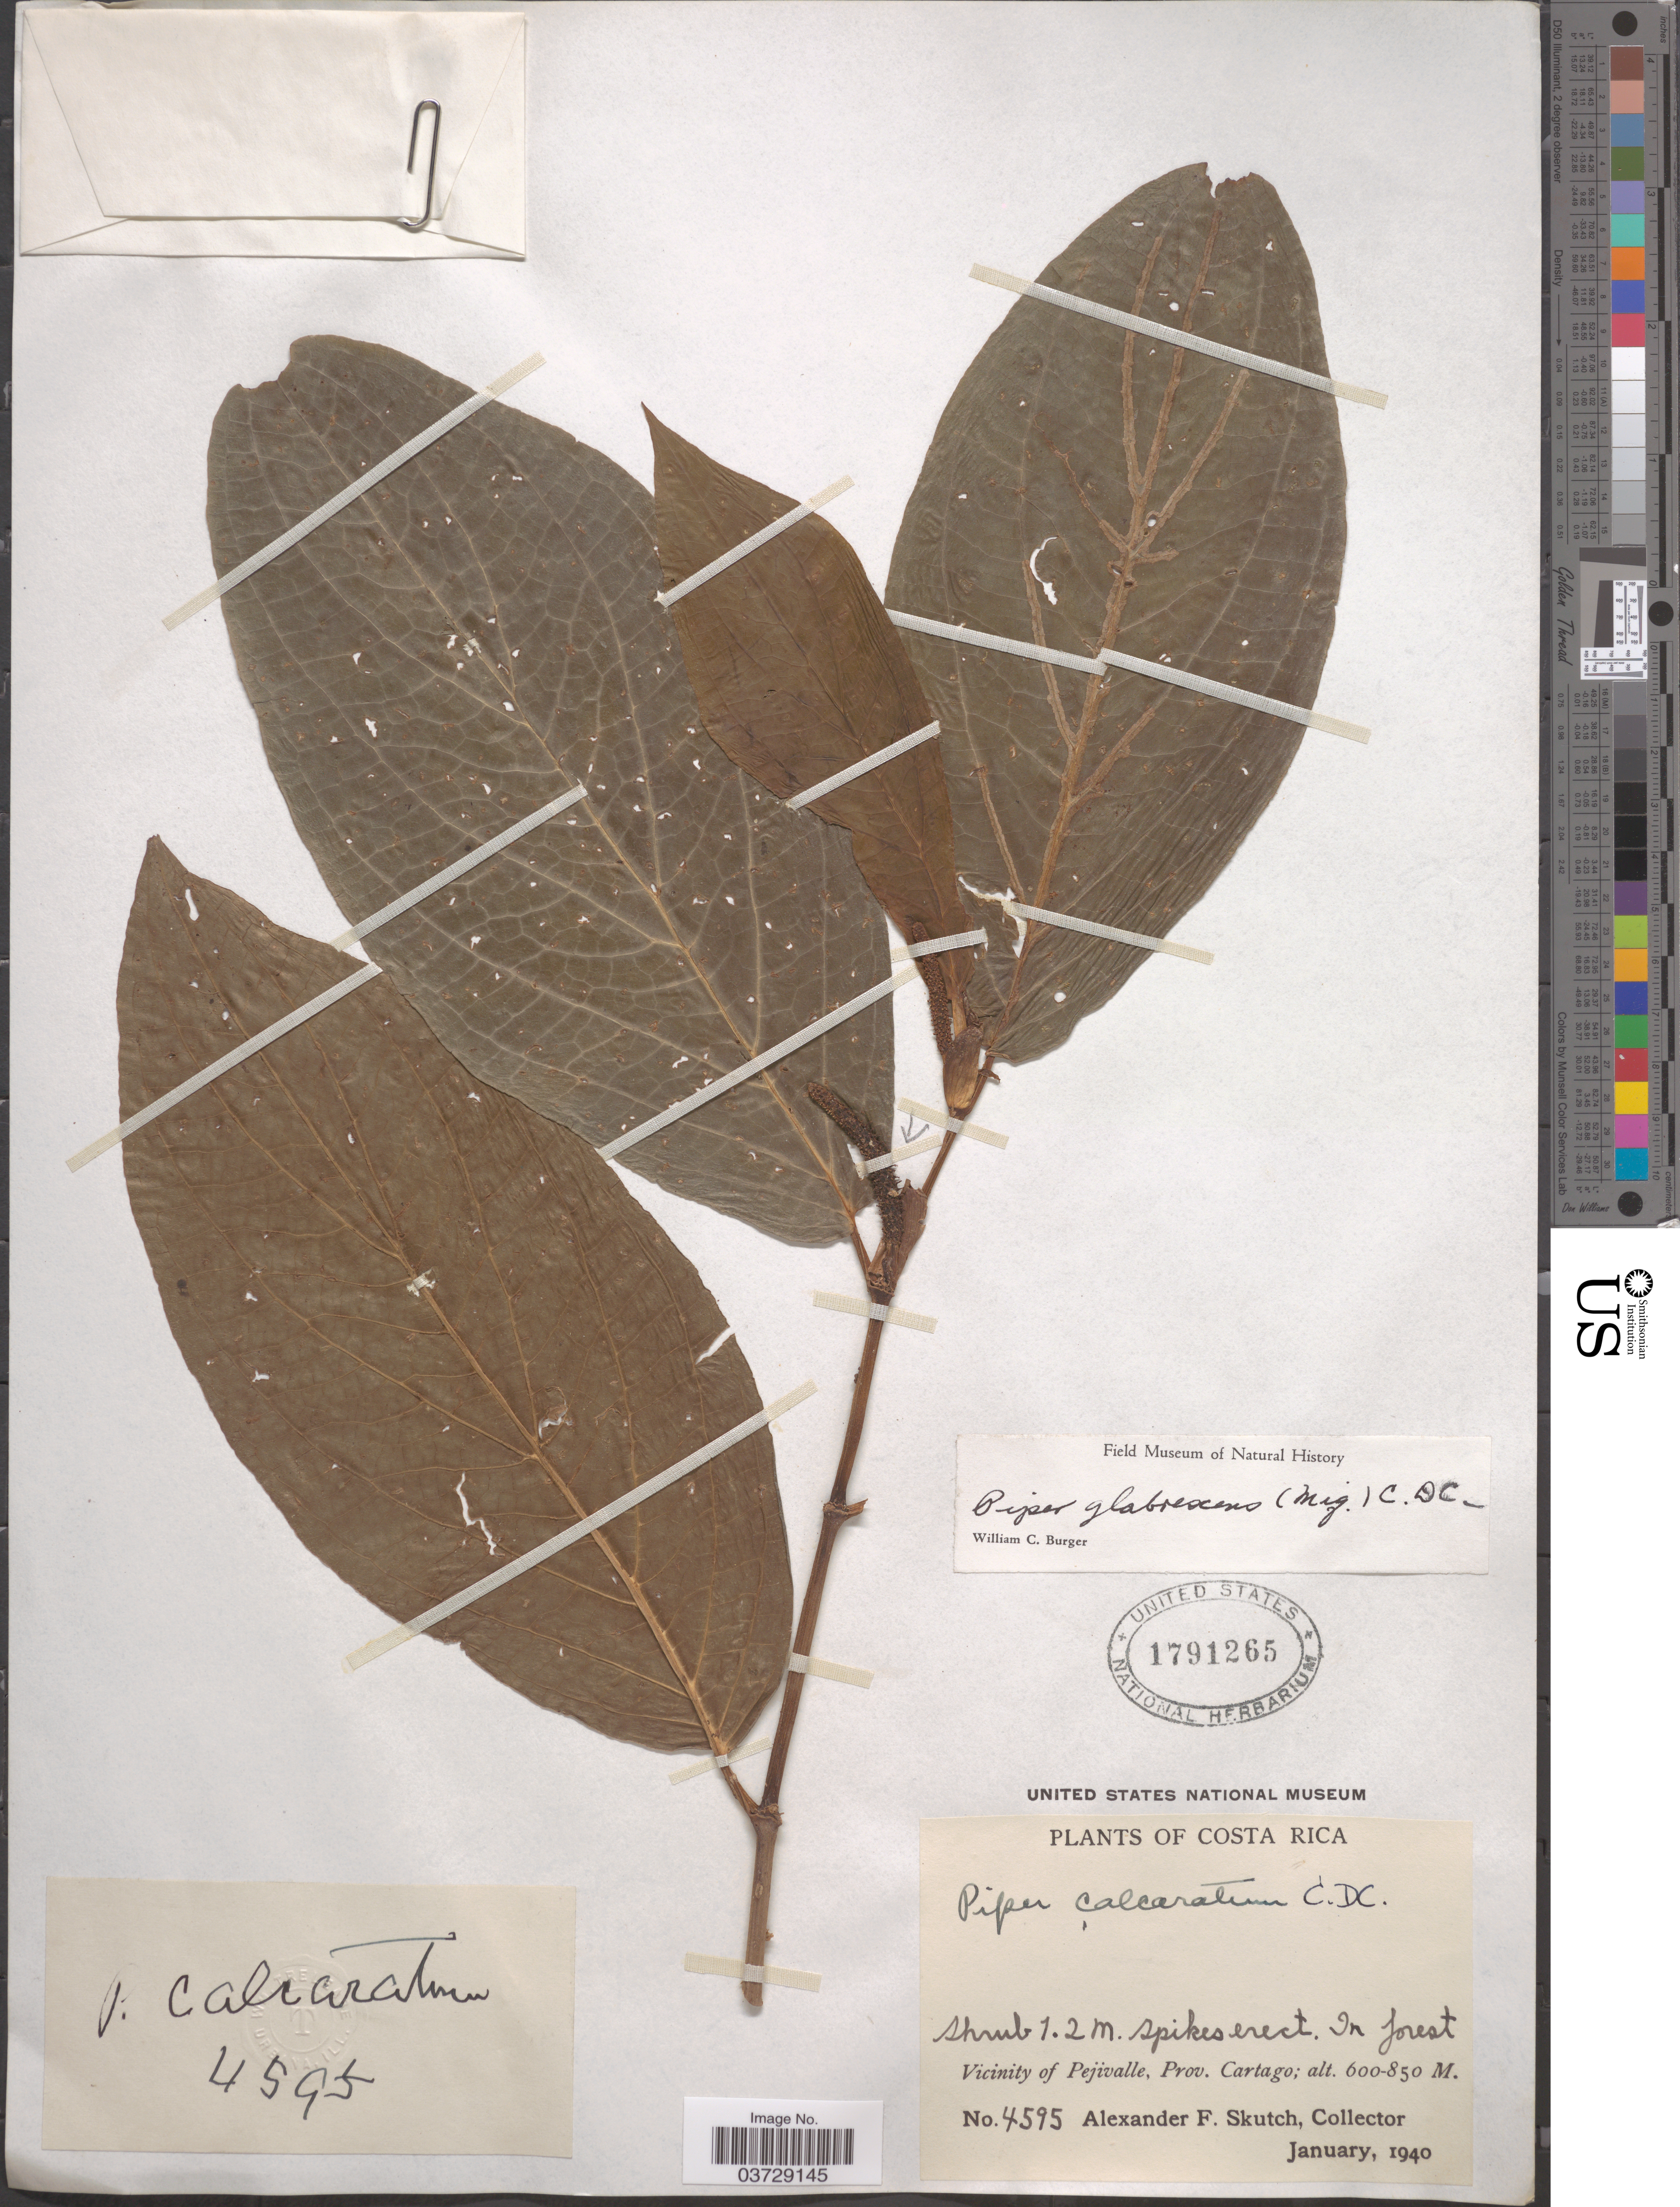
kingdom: Plantae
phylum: Tracheophyta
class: Magnoliopsida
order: Piperales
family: Piperaceae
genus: Piper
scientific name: Piper glabrescens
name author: (Miq.) C. DC.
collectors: A. F. Skutch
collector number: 4595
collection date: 1940-01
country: Costa Rica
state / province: Cartago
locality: Vicinity of Pejivalle.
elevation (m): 600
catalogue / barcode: US 1791265